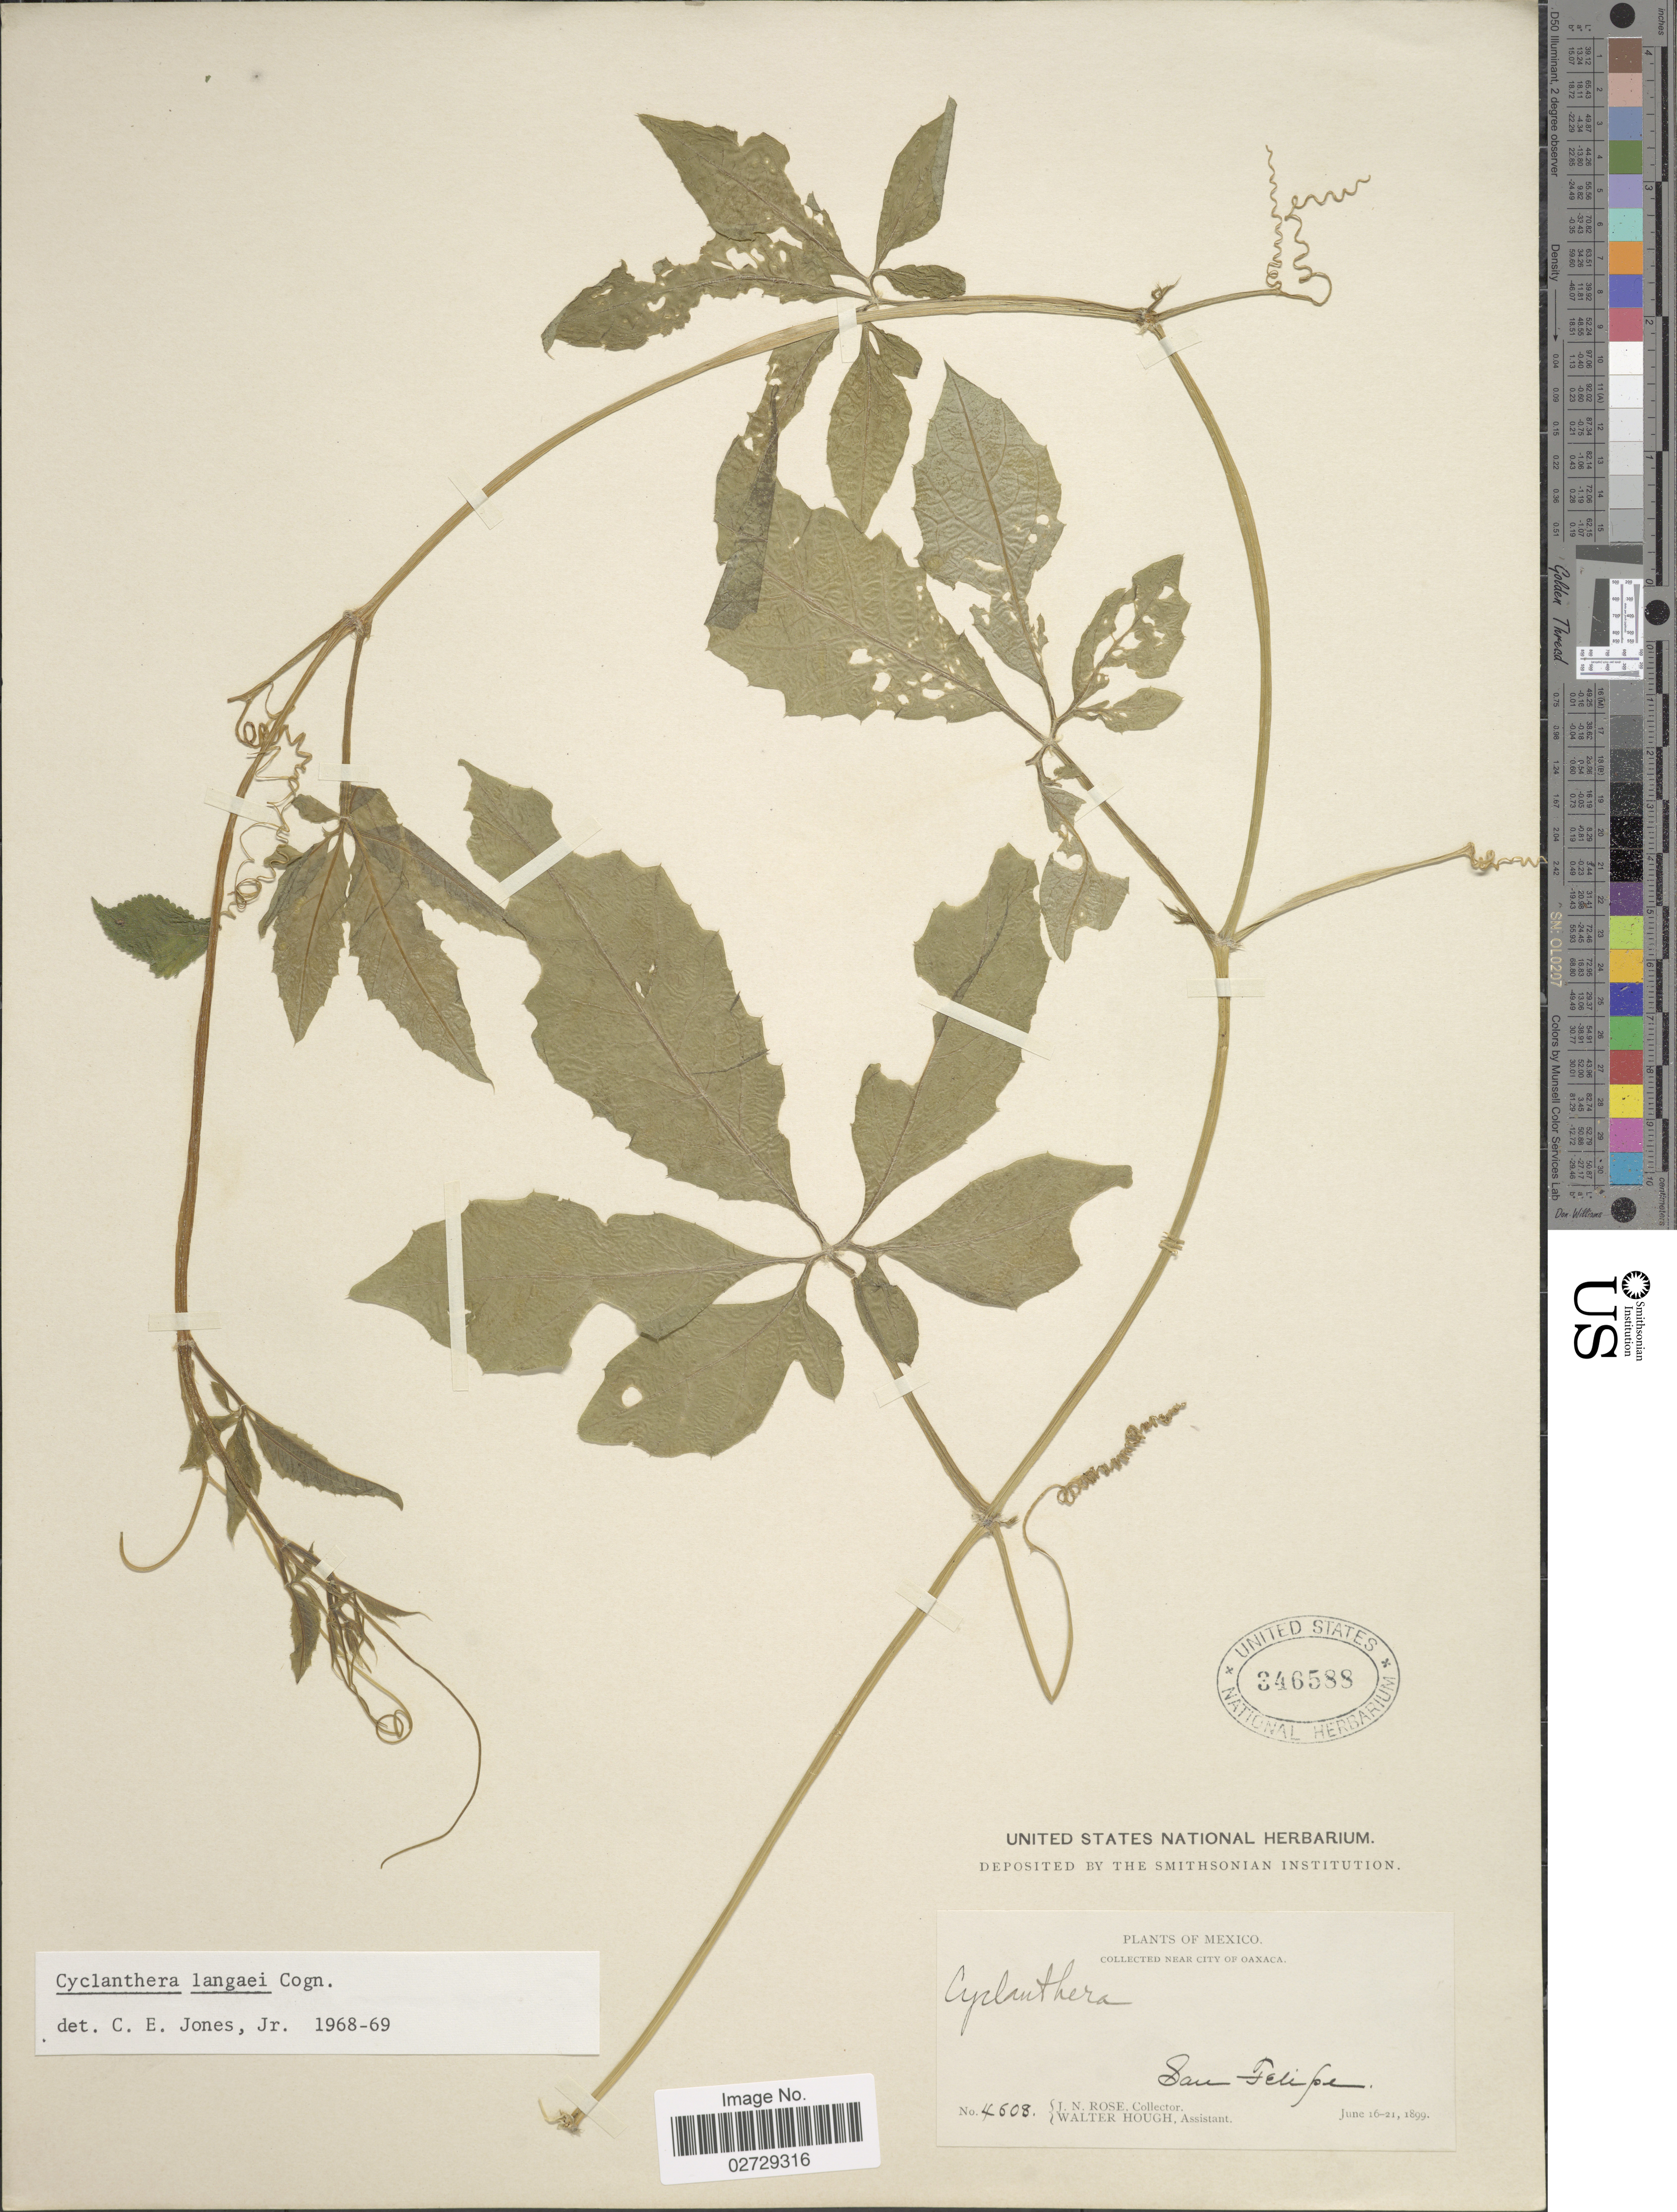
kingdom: Plantae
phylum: Tracheophyta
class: Magnoliopsida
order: Cucurbitales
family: Cucurbitaceae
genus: Cyclanthera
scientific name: Cyclanthera langaei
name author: Cogn.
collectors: J. N. Rose & W. Hough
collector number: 4608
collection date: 1899-06-16/1899-06-21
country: Mexico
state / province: Oaxaca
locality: Near city Oaxaca. San Felipe.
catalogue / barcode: US 346588